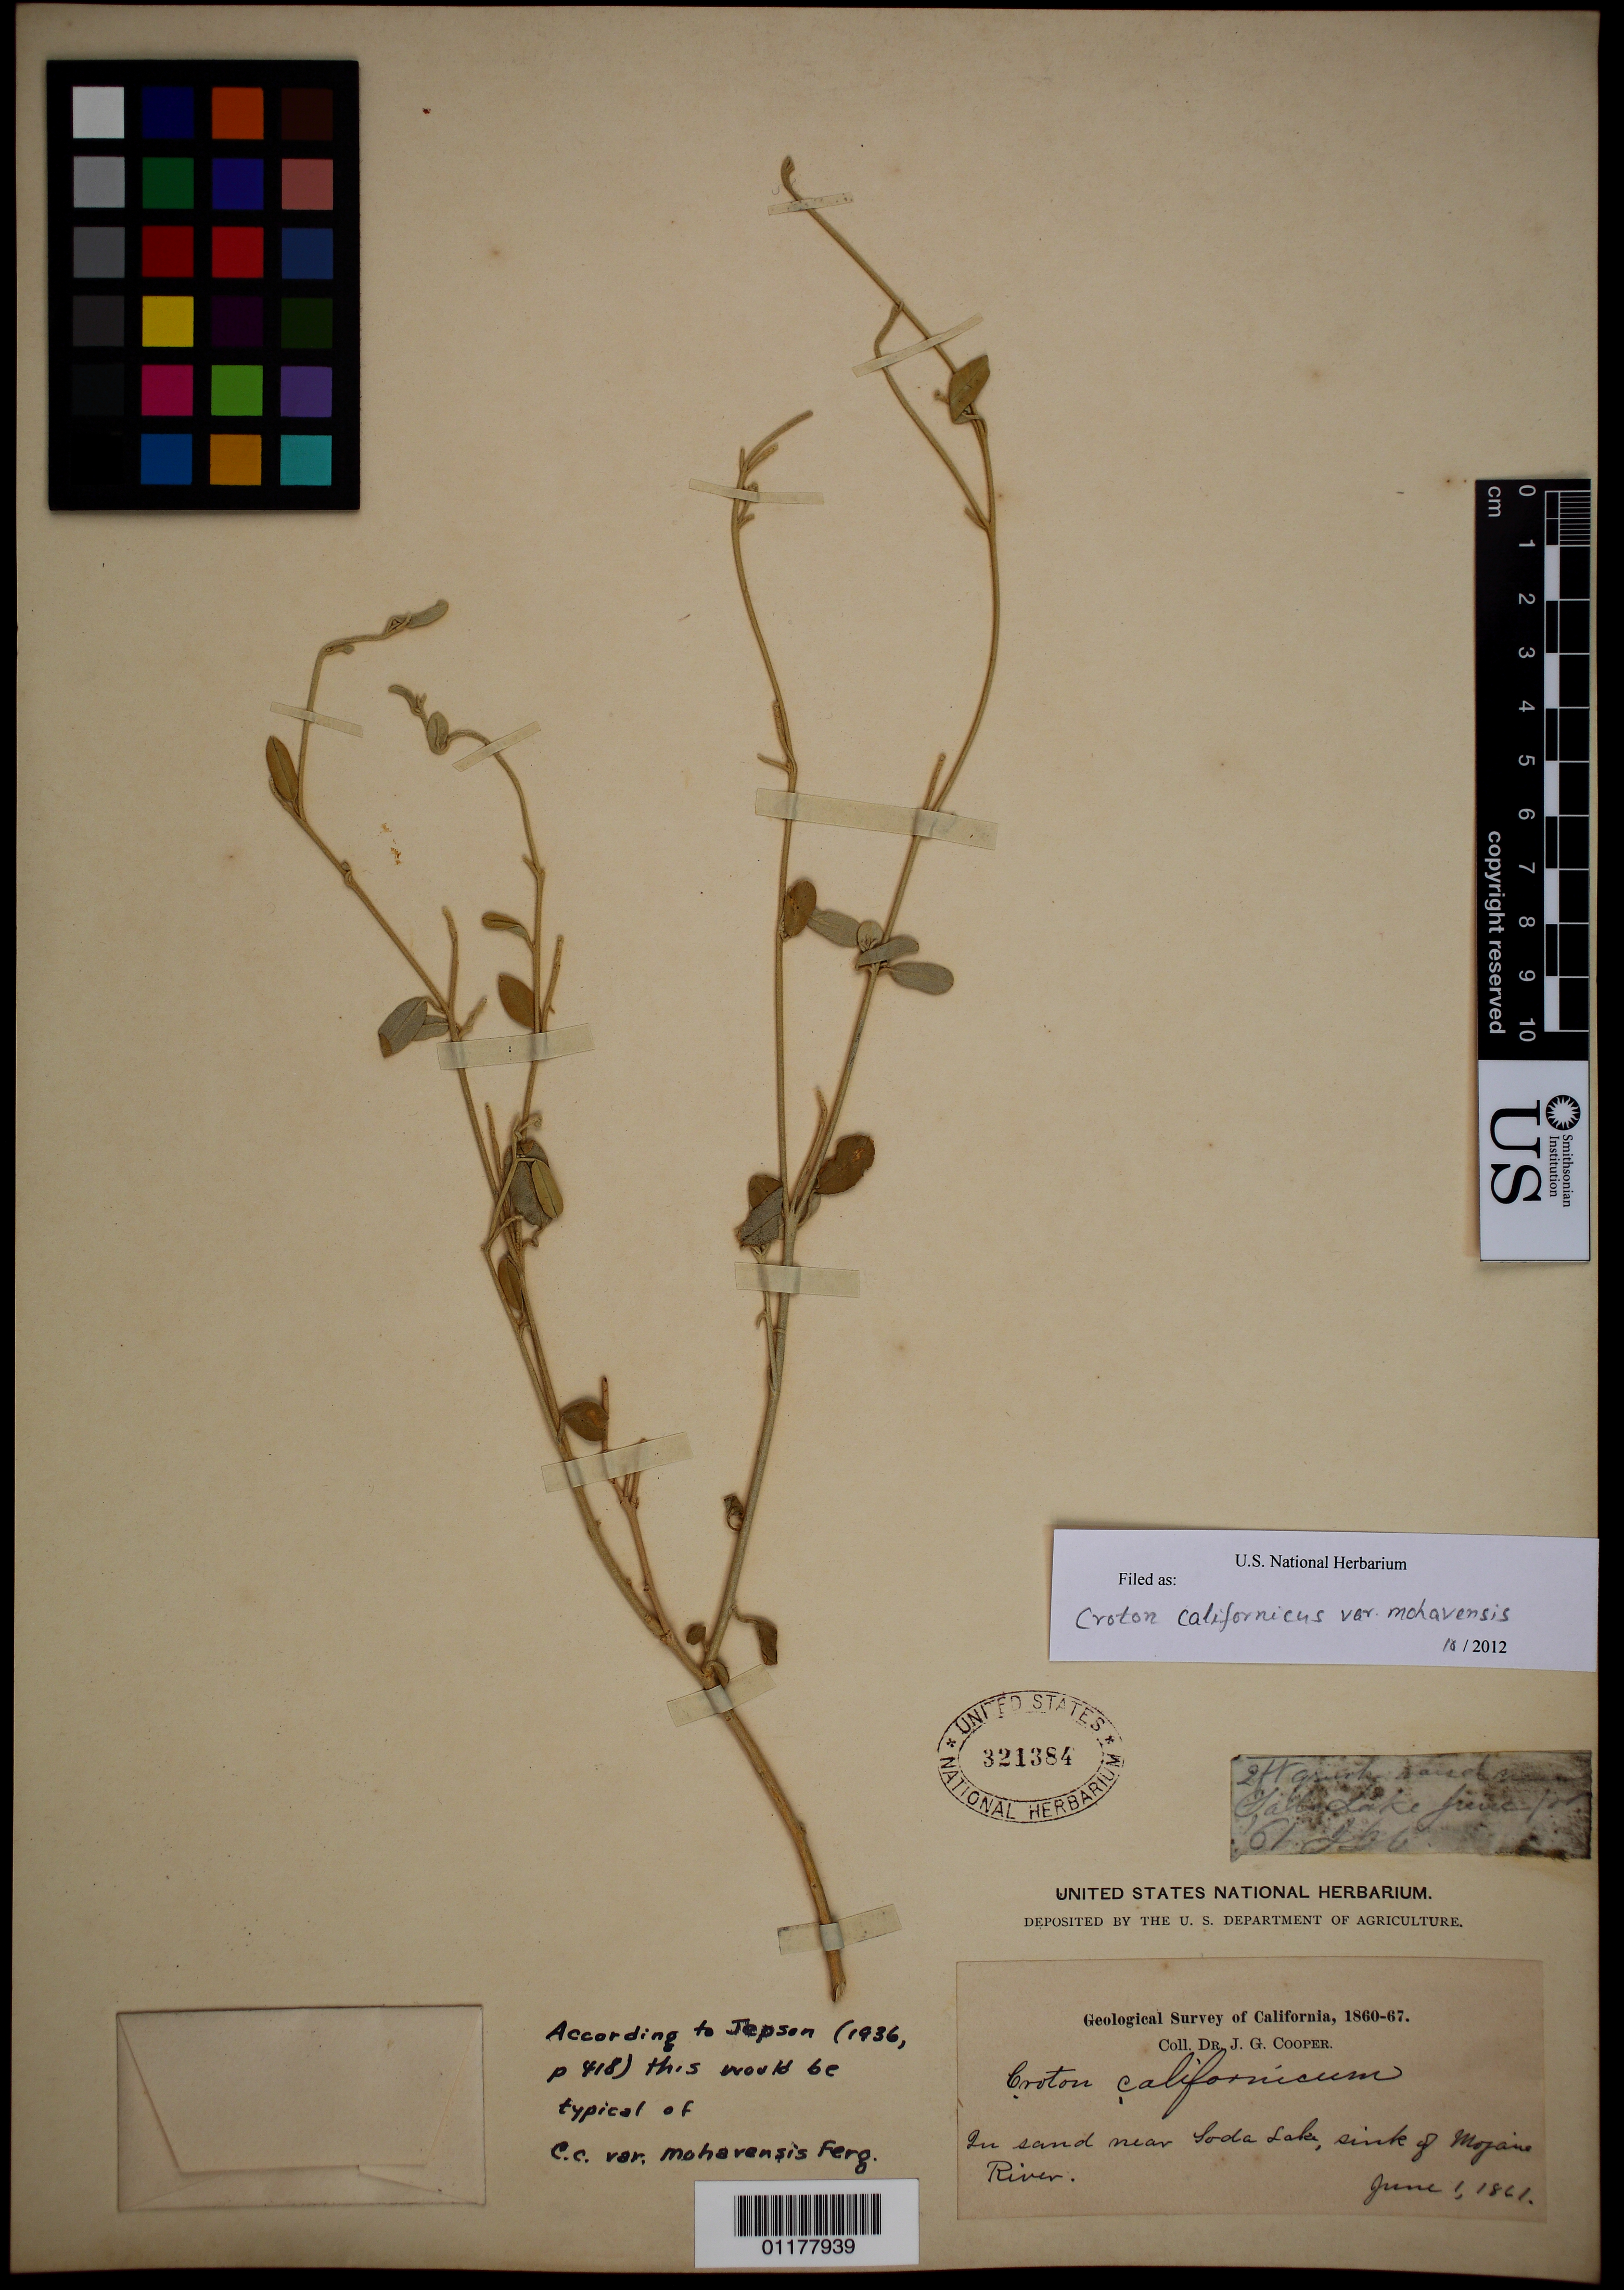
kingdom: Plantae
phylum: Tracheophyta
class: Magnoliopsida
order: Malpighiales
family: Euphorbiaceae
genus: Croton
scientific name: Croton californicus var. mohavensis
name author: A.M. Ferguson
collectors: J. G. Cooper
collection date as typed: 01 Jun 1861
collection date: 1861-06-01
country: United States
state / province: California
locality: In sand near Soda Lake, sink of Mojave River.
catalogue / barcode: US 321384